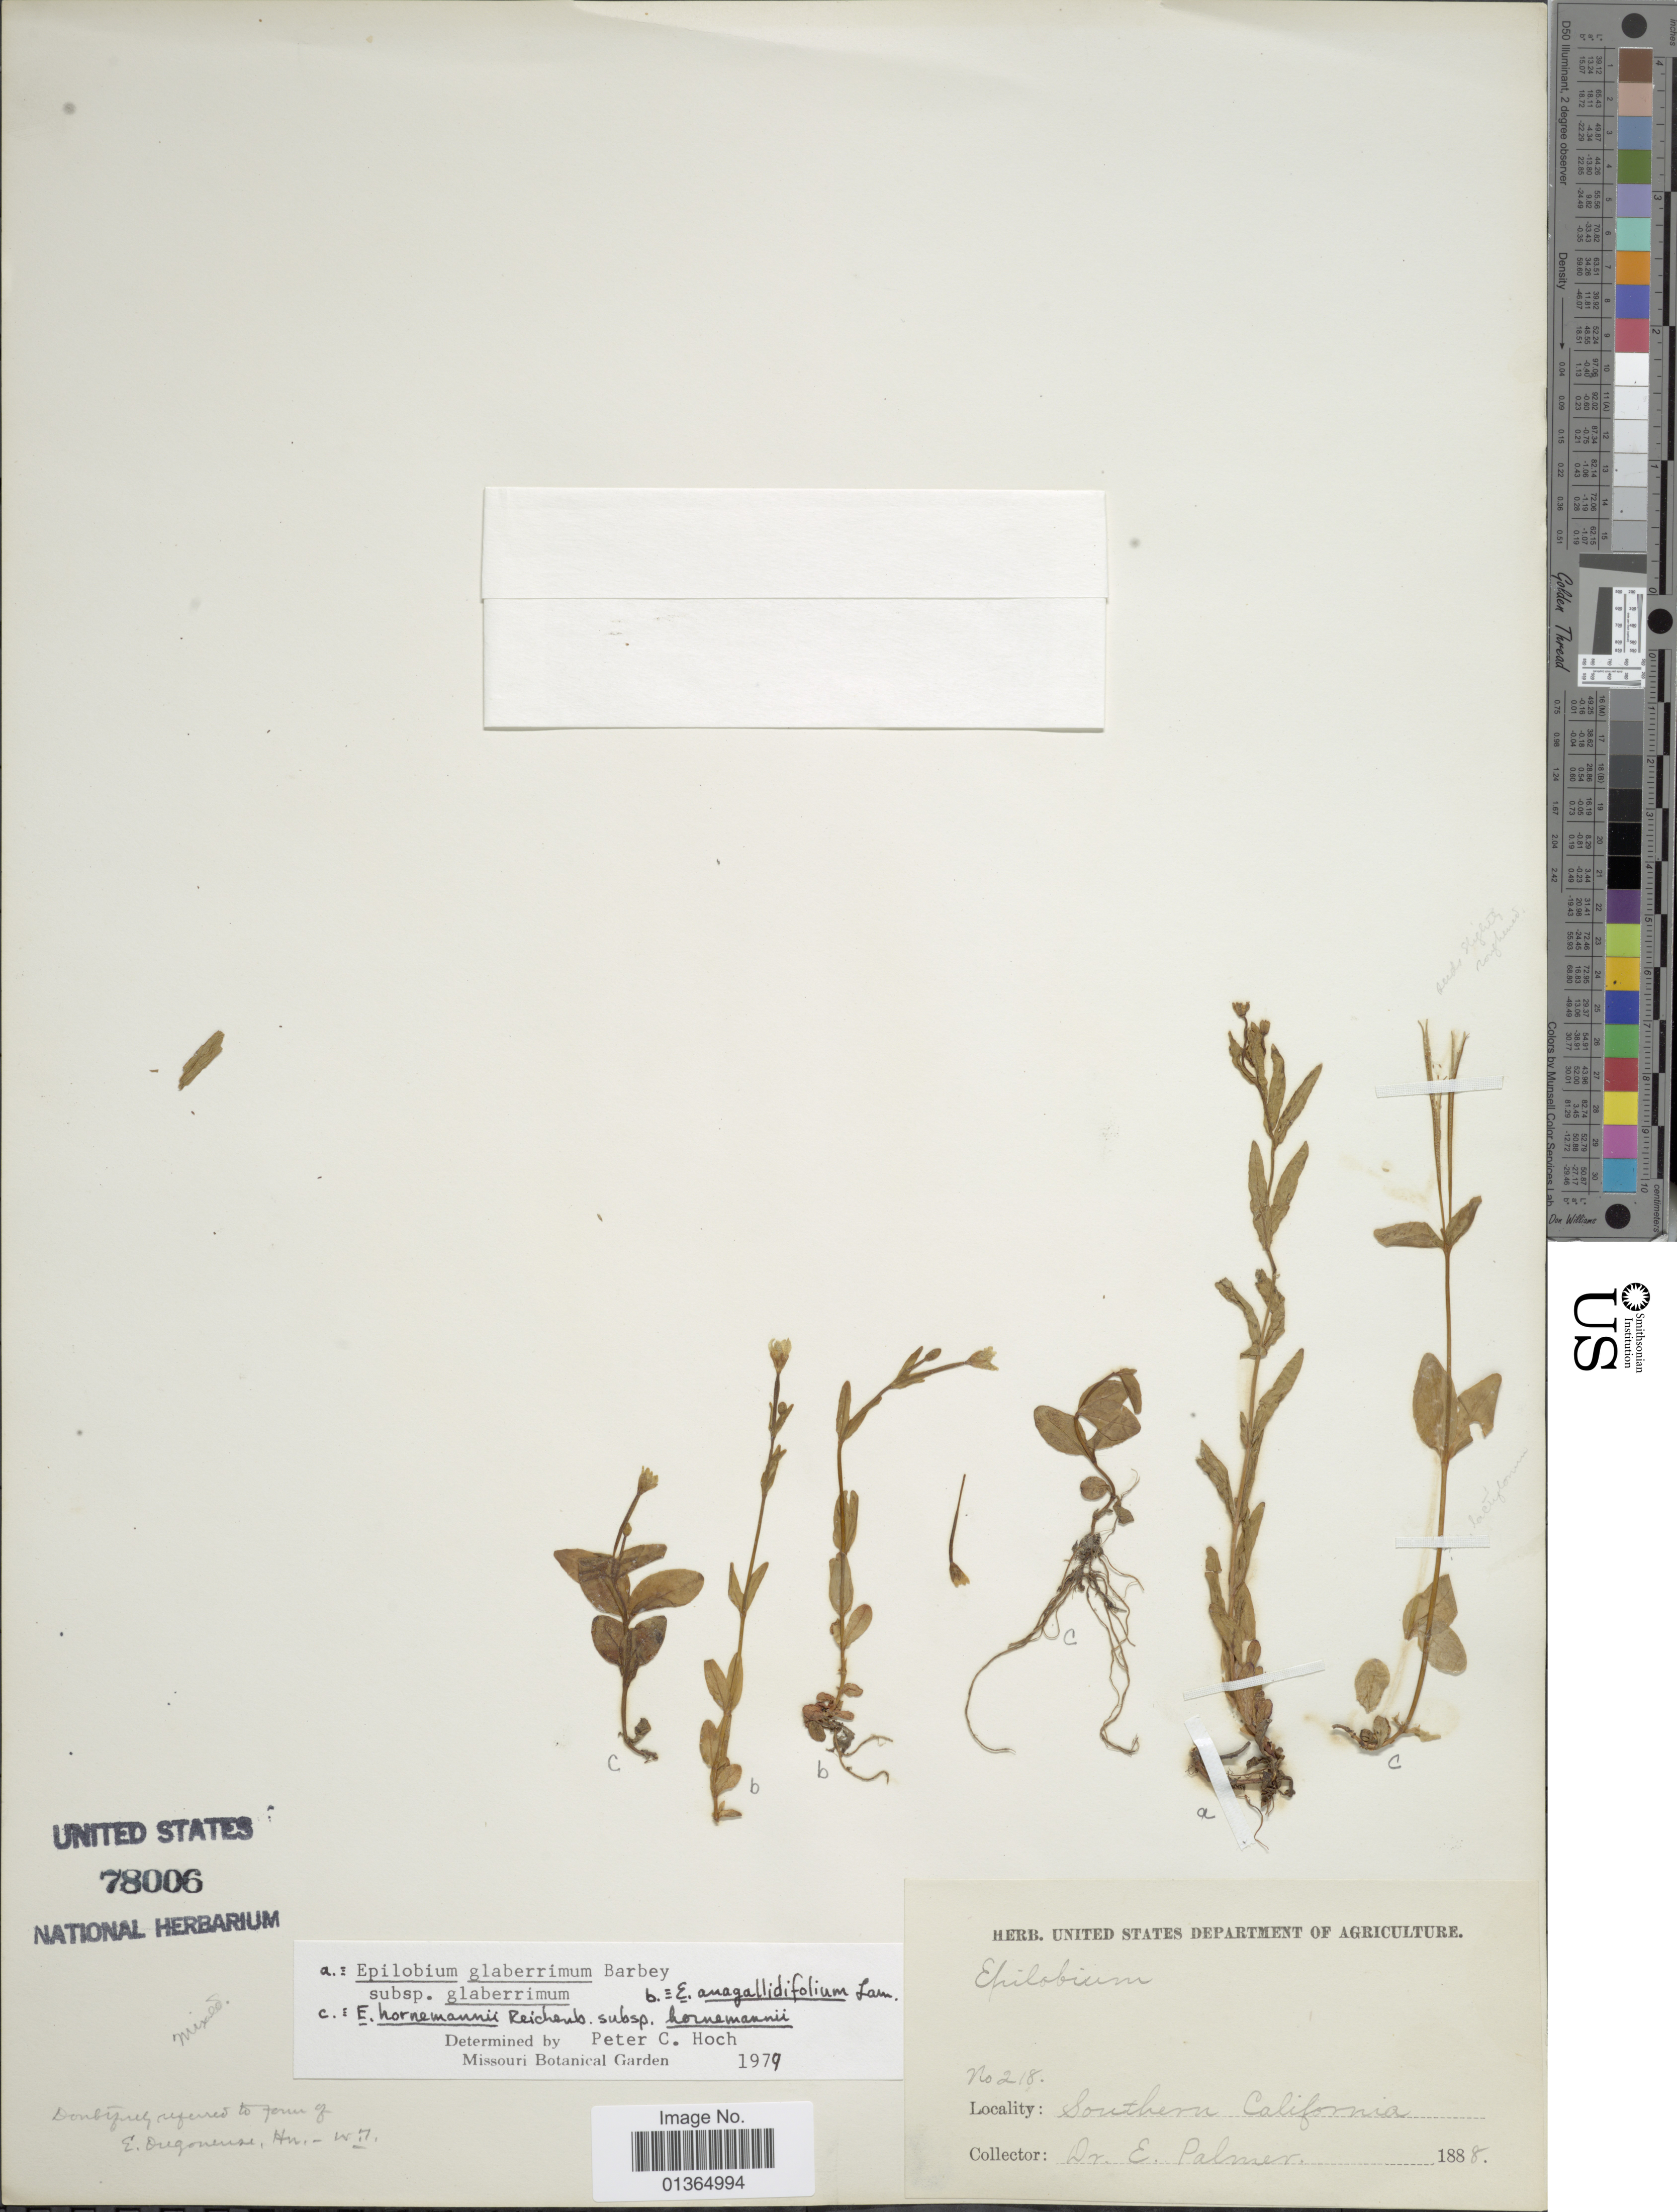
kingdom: Plantae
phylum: Tracheophyta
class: Magnoliopsida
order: Myrtales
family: Onagraceae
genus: Epilobium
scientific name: Epilobium hornemannii subsp. hornemannii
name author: Rchb.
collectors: E. Palmer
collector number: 218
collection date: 1888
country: United States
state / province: California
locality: Southern California.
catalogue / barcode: US 78006